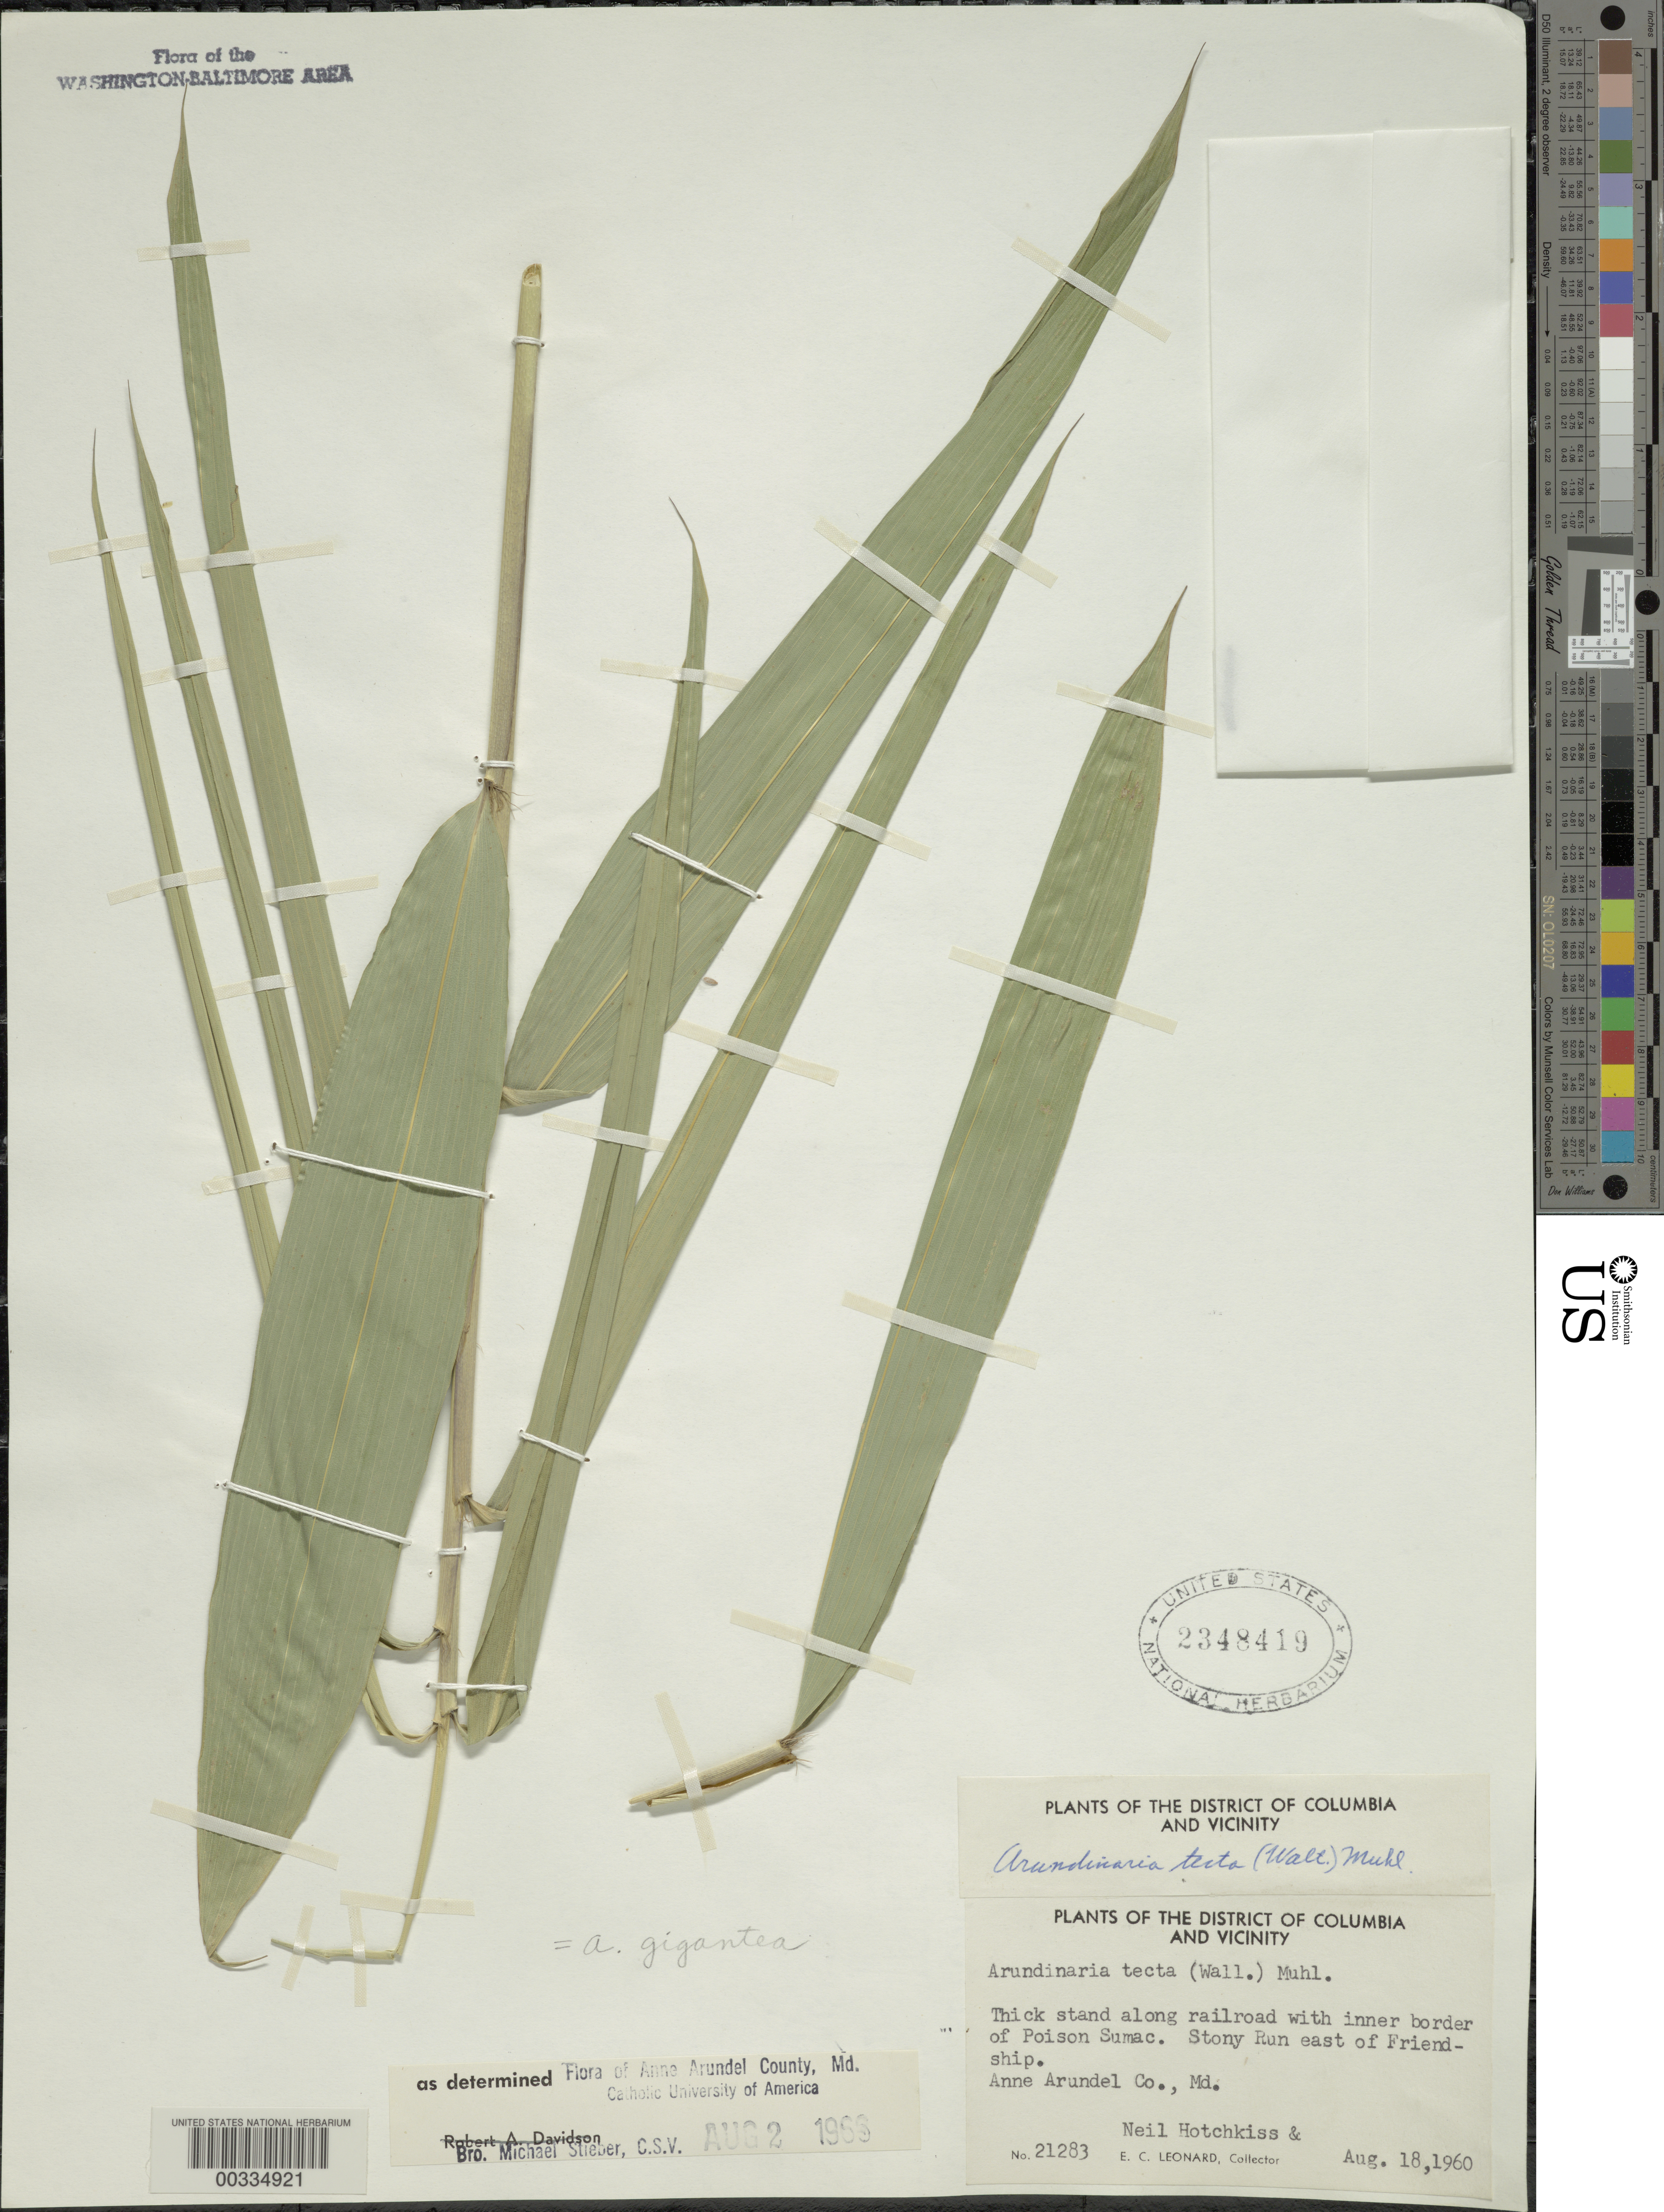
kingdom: Plantae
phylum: Tracheophyta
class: Liliopsida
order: Poales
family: Poaceae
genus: Arundinaria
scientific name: Arundinaria tecta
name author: (Walter) Muhl.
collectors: E. C. Leonard & N. Hotchkiss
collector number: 21283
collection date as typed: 18 Aug 1960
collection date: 1960-08-18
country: United States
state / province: Maryland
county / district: Anne Arundel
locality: Stony Run, east of Friendship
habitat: Along railroad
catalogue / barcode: US 2348419